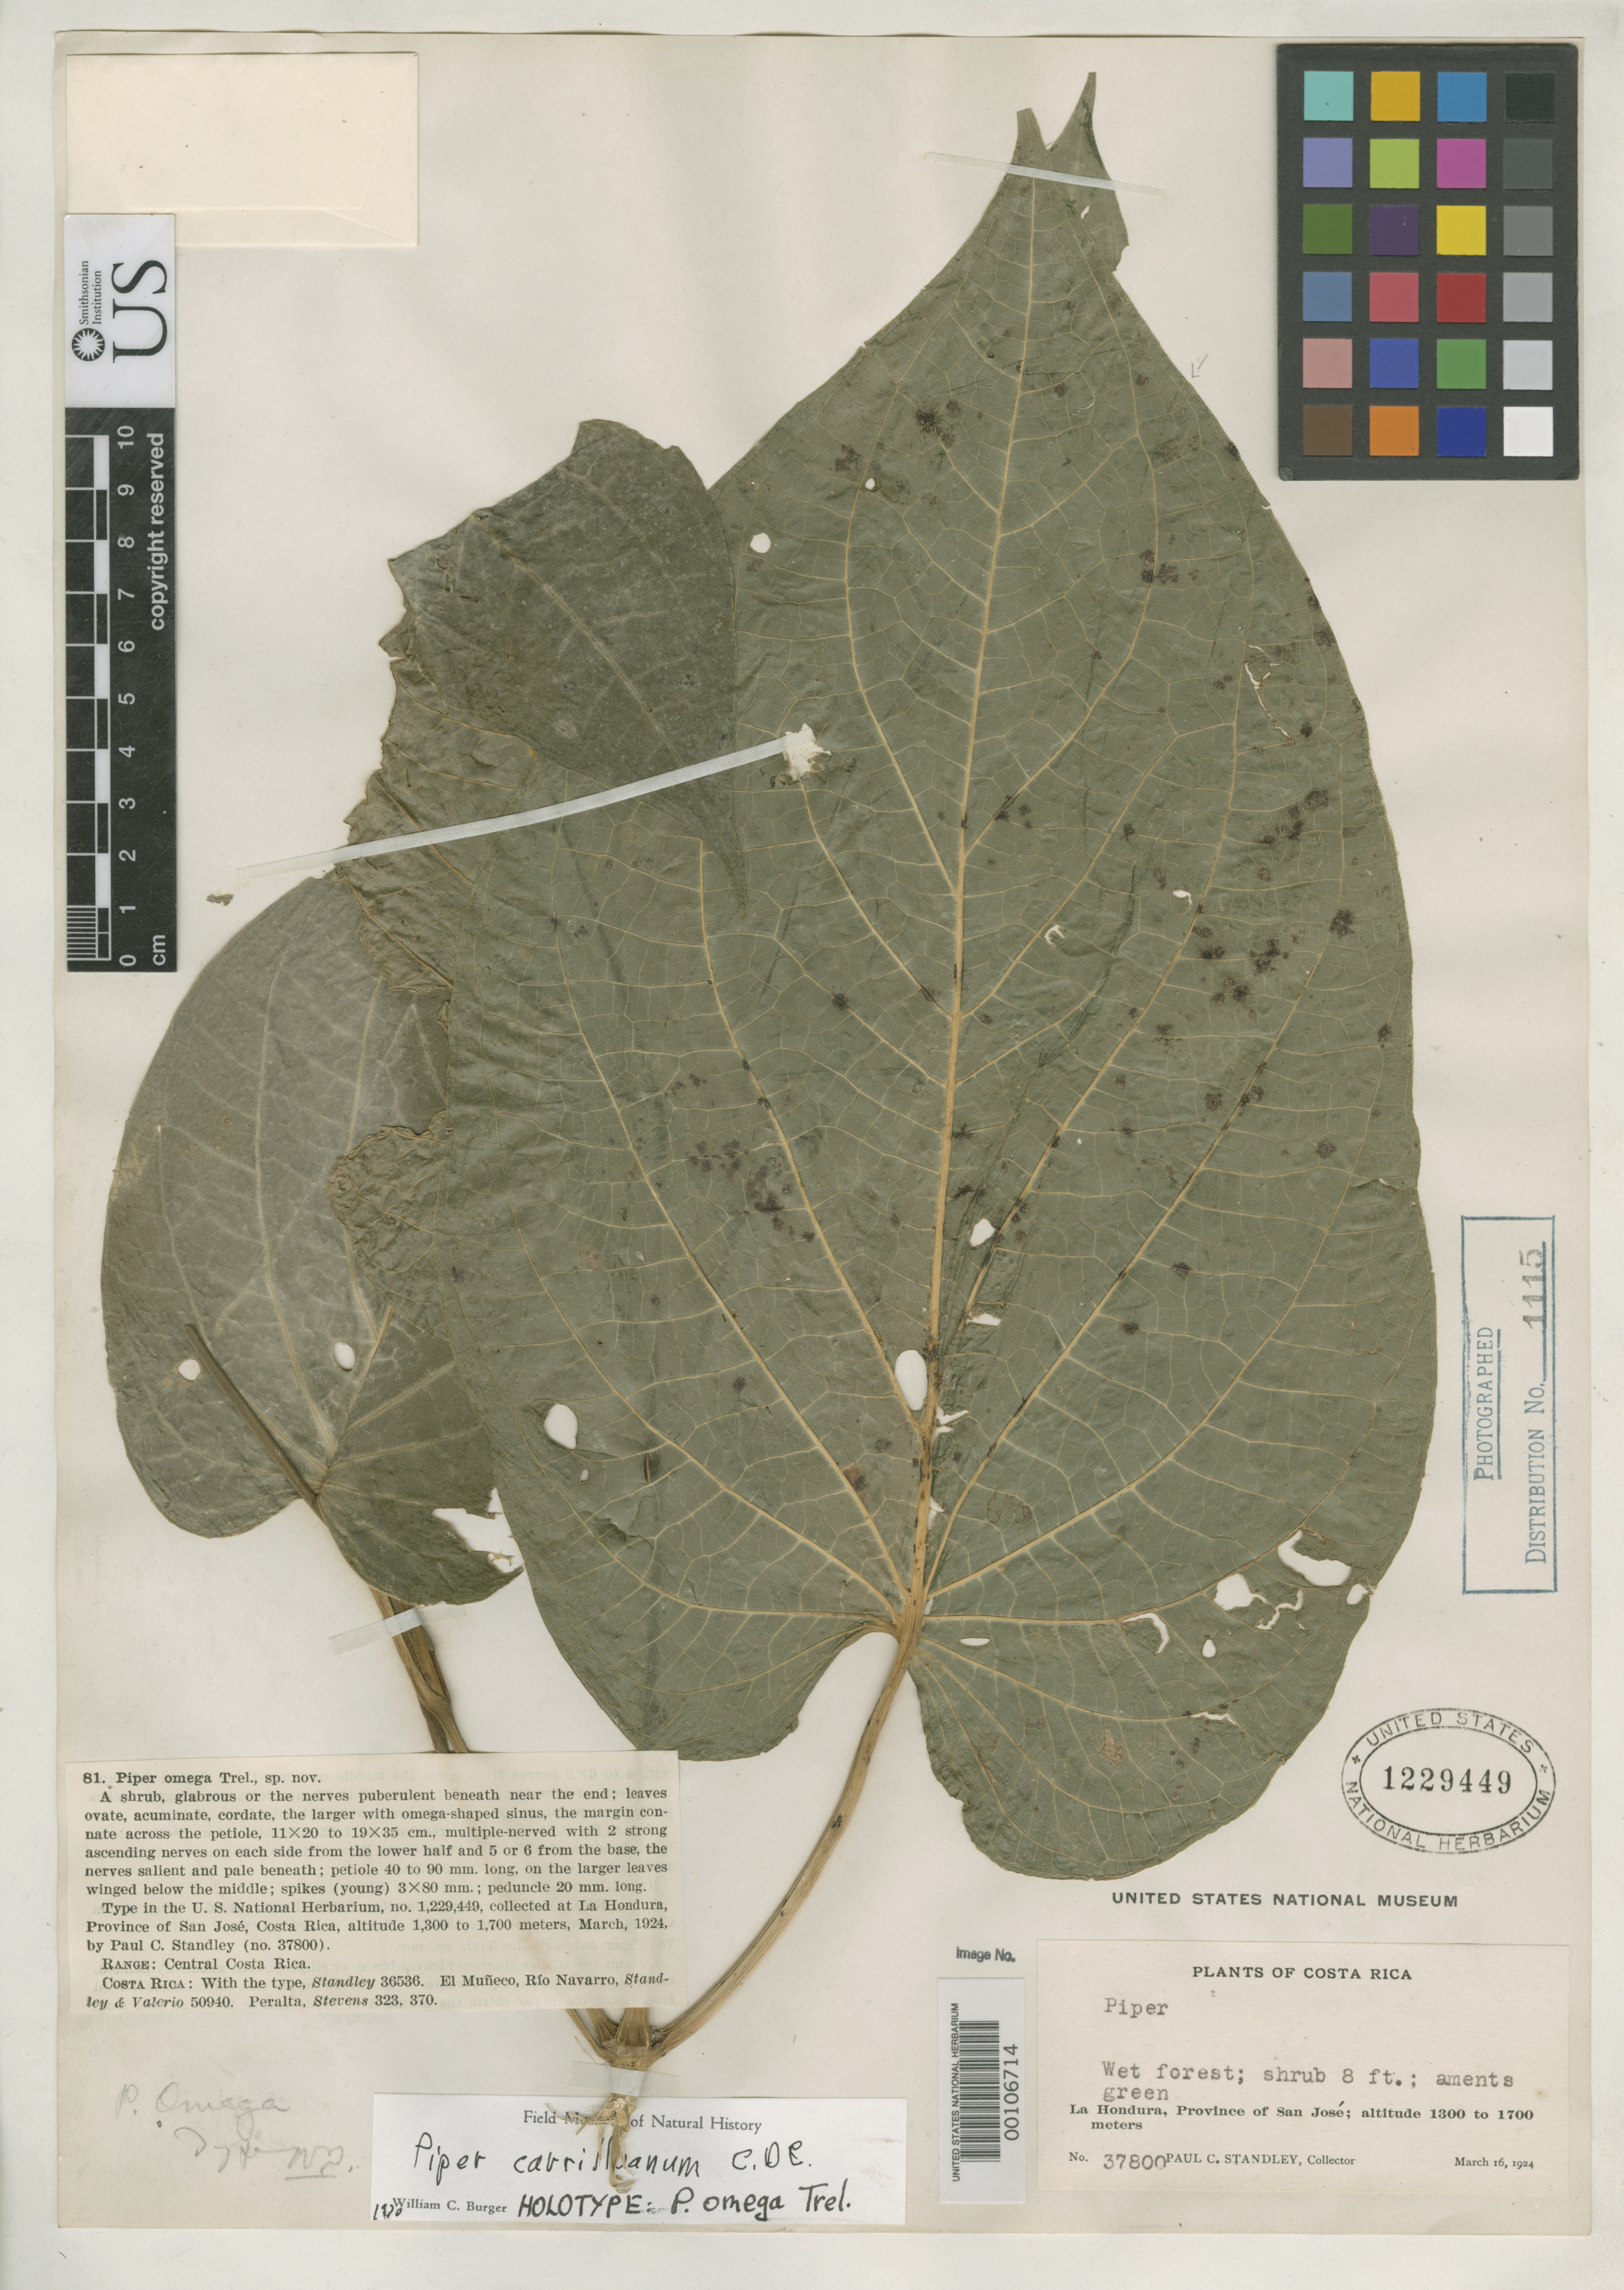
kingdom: Plantae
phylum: Tracheophyta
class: Magnoliopsida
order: Piperales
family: Piperaceae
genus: Piper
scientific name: Piper omega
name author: Trel.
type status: Holotype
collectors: P. C. Standley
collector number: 37800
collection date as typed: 16 Mar 1924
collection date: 1924-03-16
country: Costa Rica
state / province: San José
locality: La Hondura.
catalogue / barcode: US 1229449